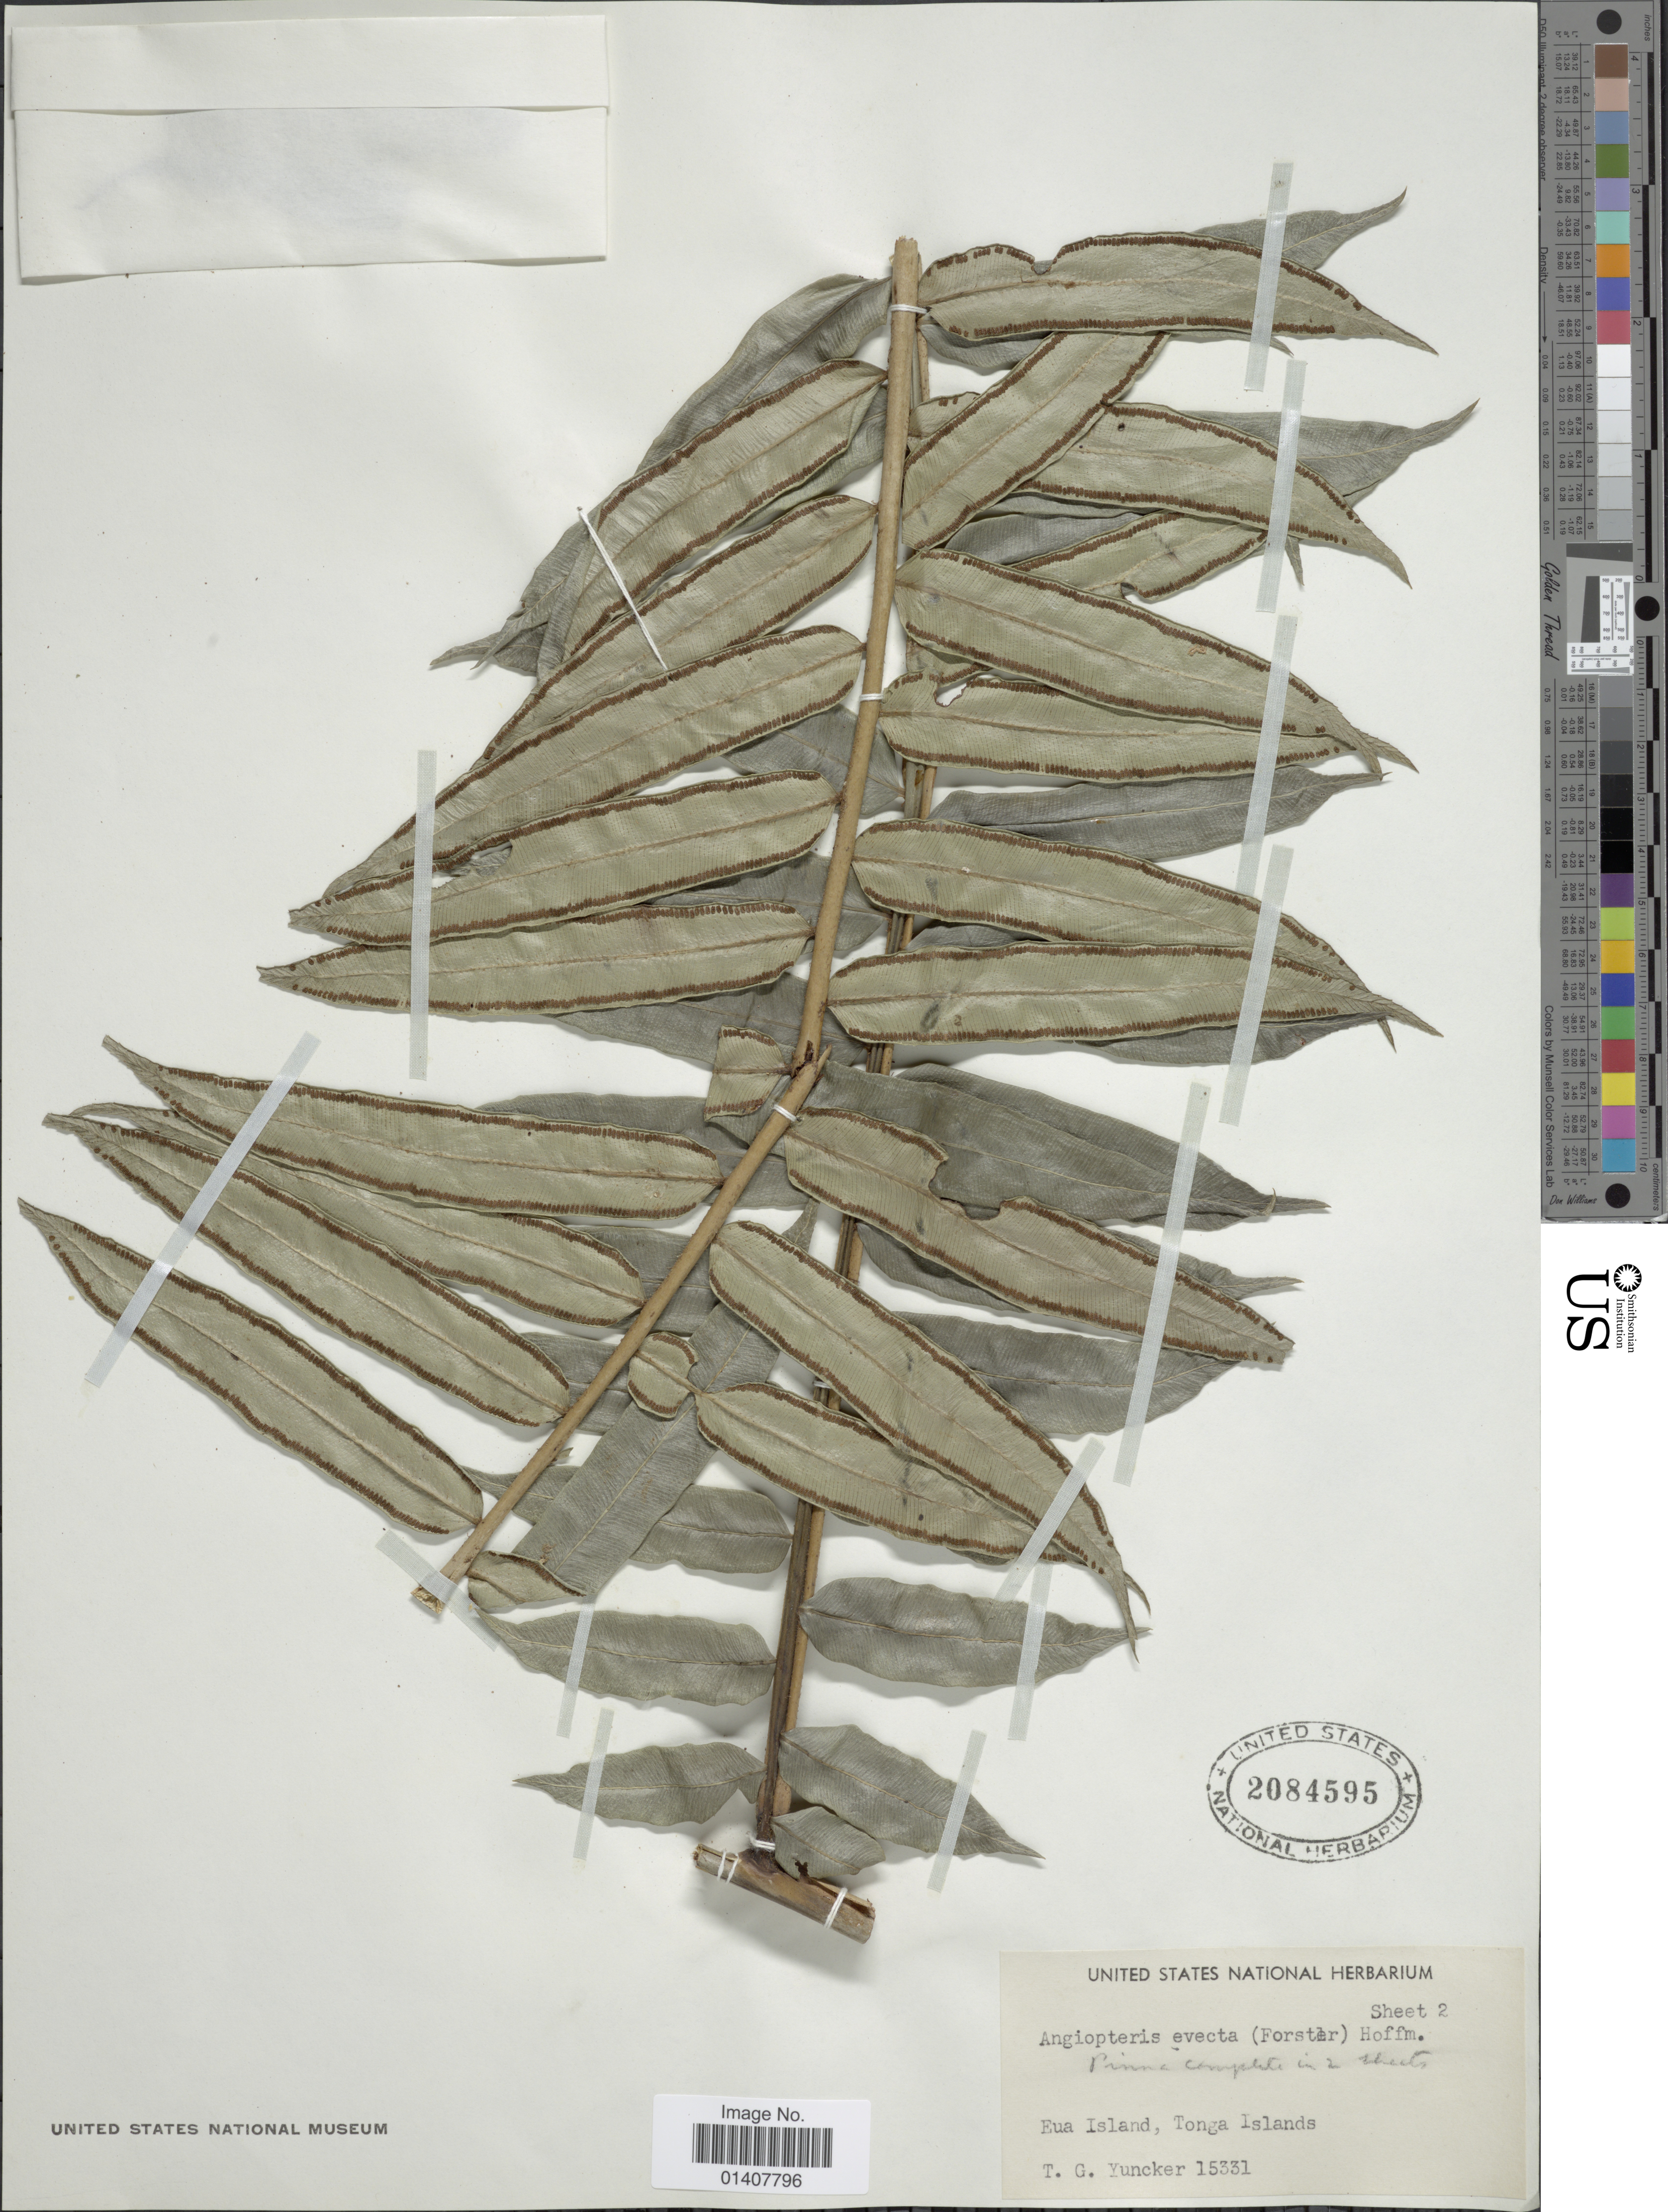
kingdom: Plantae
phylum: Tracheophyta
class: Polypodiopsida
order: Marattiales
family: Marattiaceae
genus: Angiopteris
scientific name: Angiopteris evecta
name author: (G. Forst.) Hoffm.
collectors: T. G. Yuncker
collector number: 15331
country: Tonga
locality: Eua Island, Tonga Islands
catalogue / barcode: US 2084595